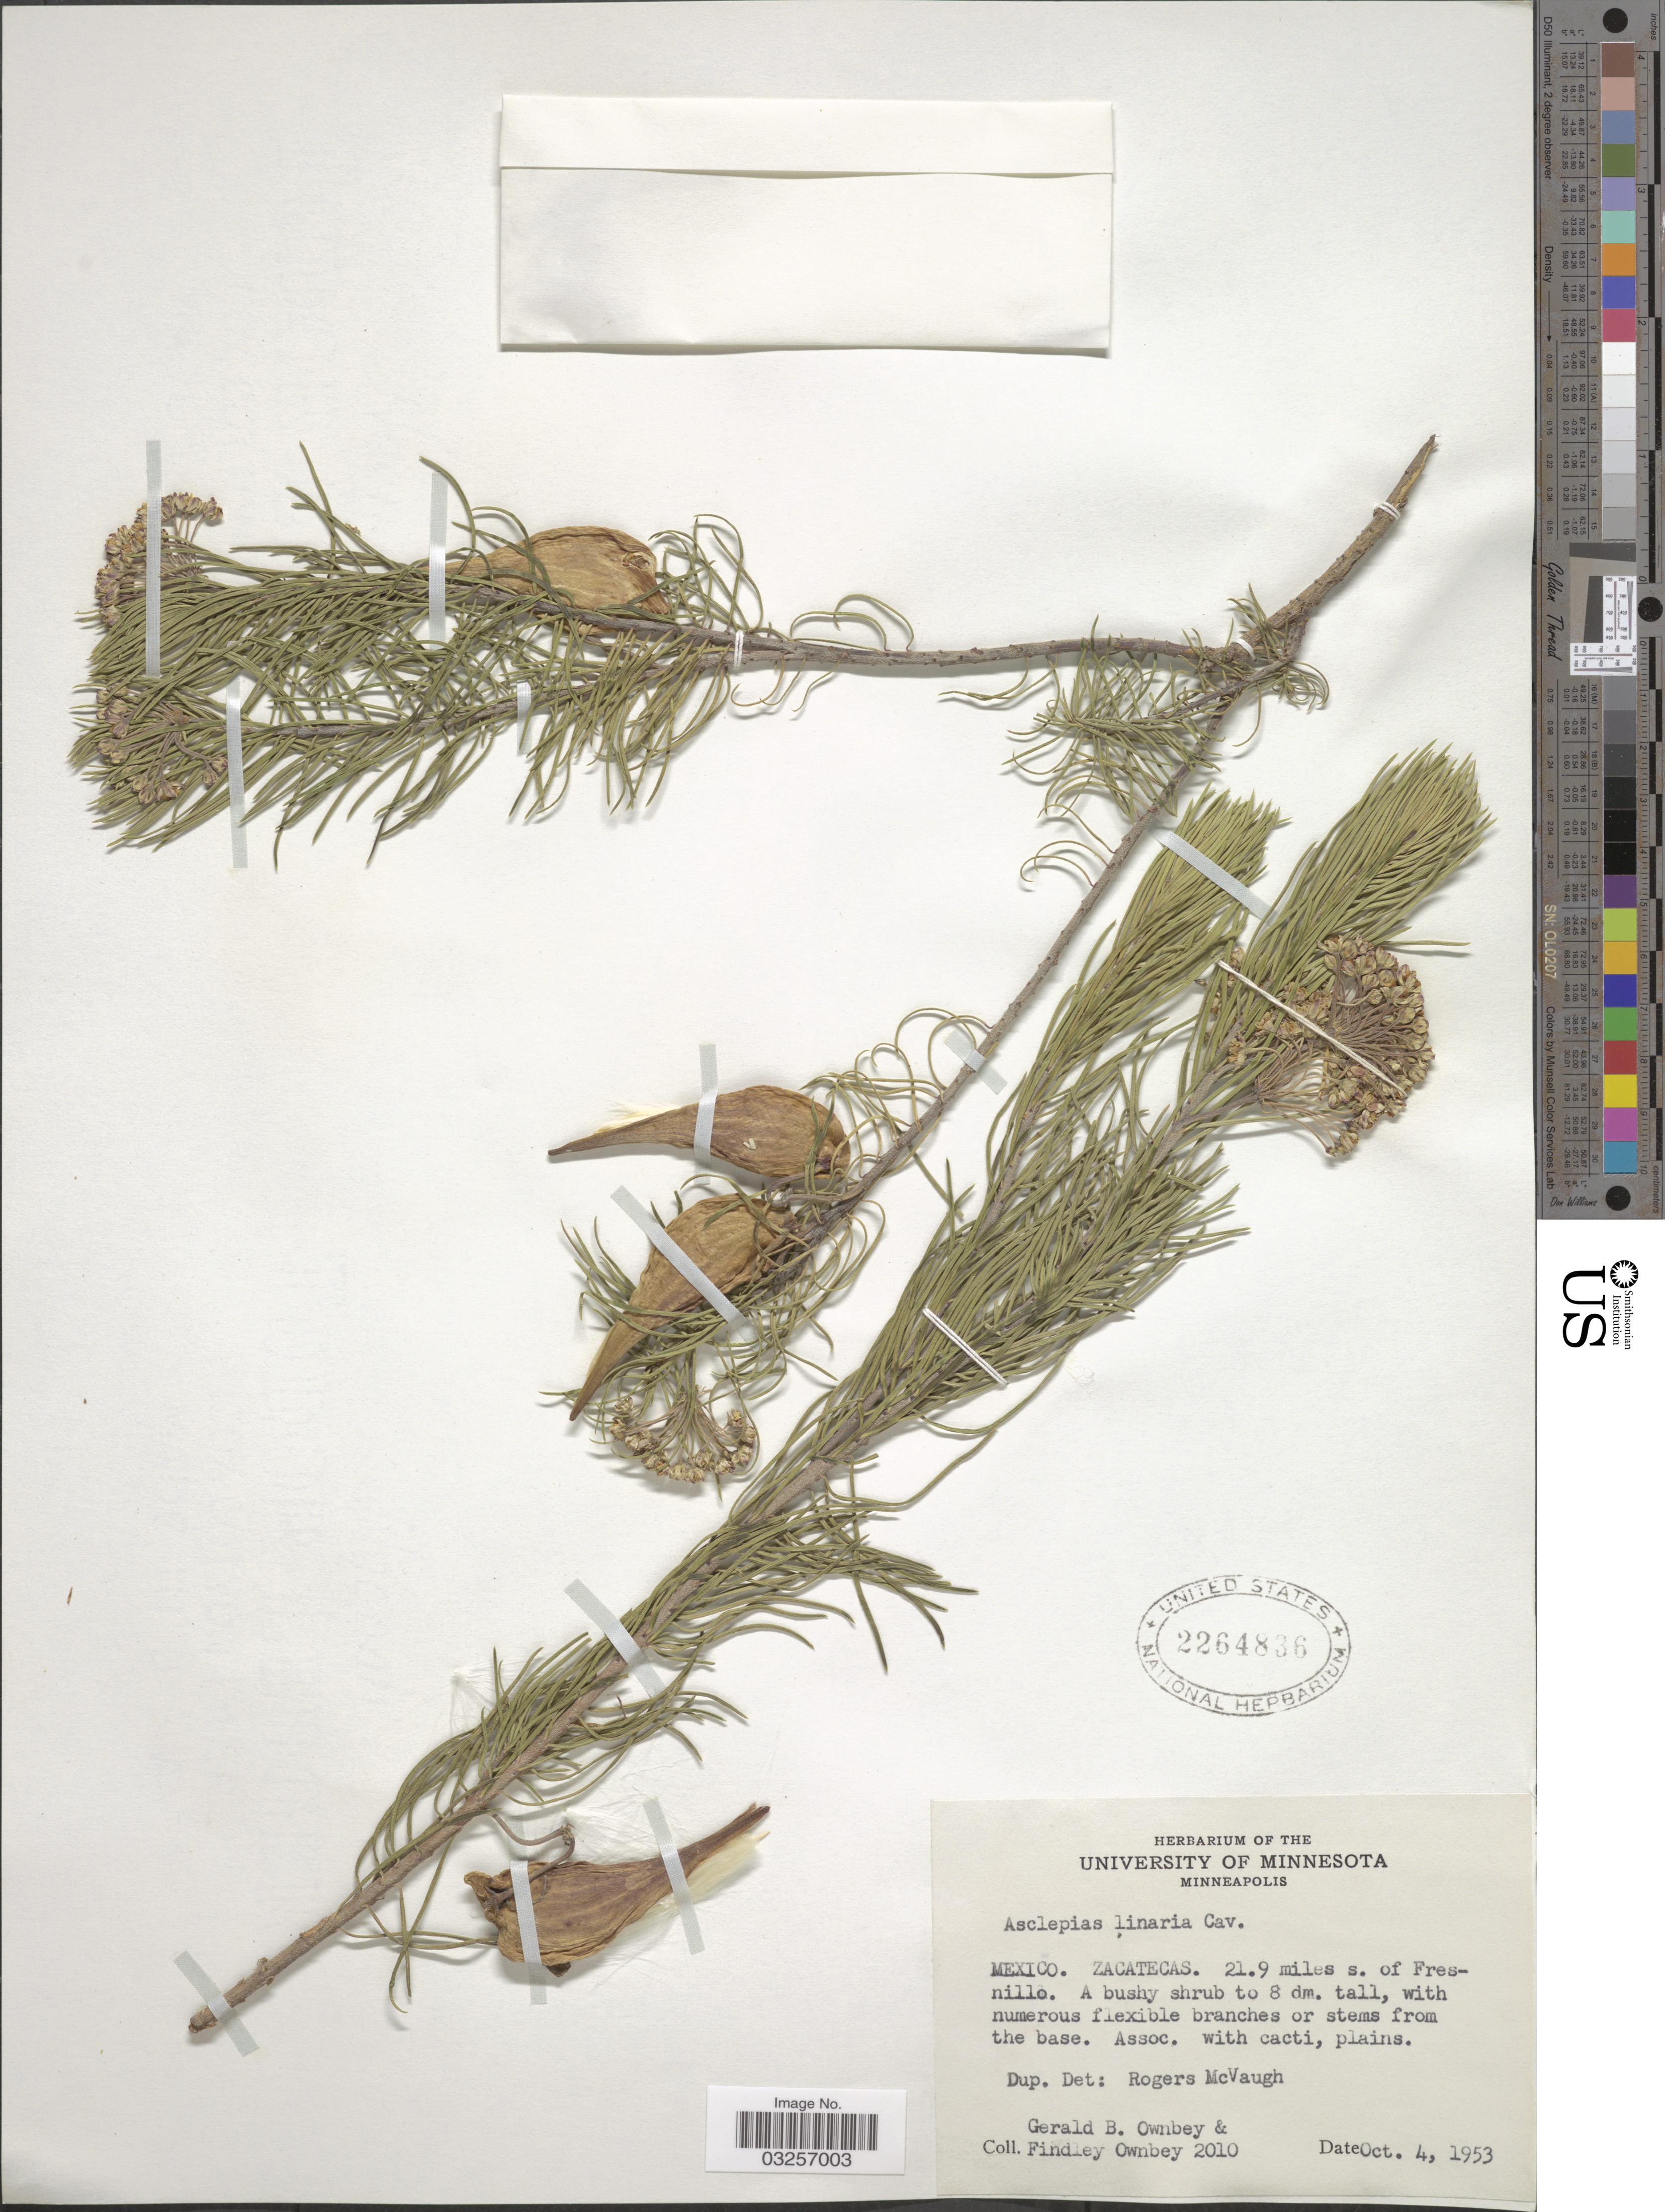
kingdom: Plantae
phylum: Tracheophyta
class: Magnoliopsida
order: Gentianales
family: Apocynaceae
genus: Asclepias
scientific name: Asclepias linaria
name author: Cav.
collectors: G. B. Ownbey & F. Ownbey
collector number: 2010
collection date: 1953-10-04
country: Mexico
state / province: Zacatecas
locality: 21.9 miles s. of Fresnillo.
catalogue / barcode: US 2264836